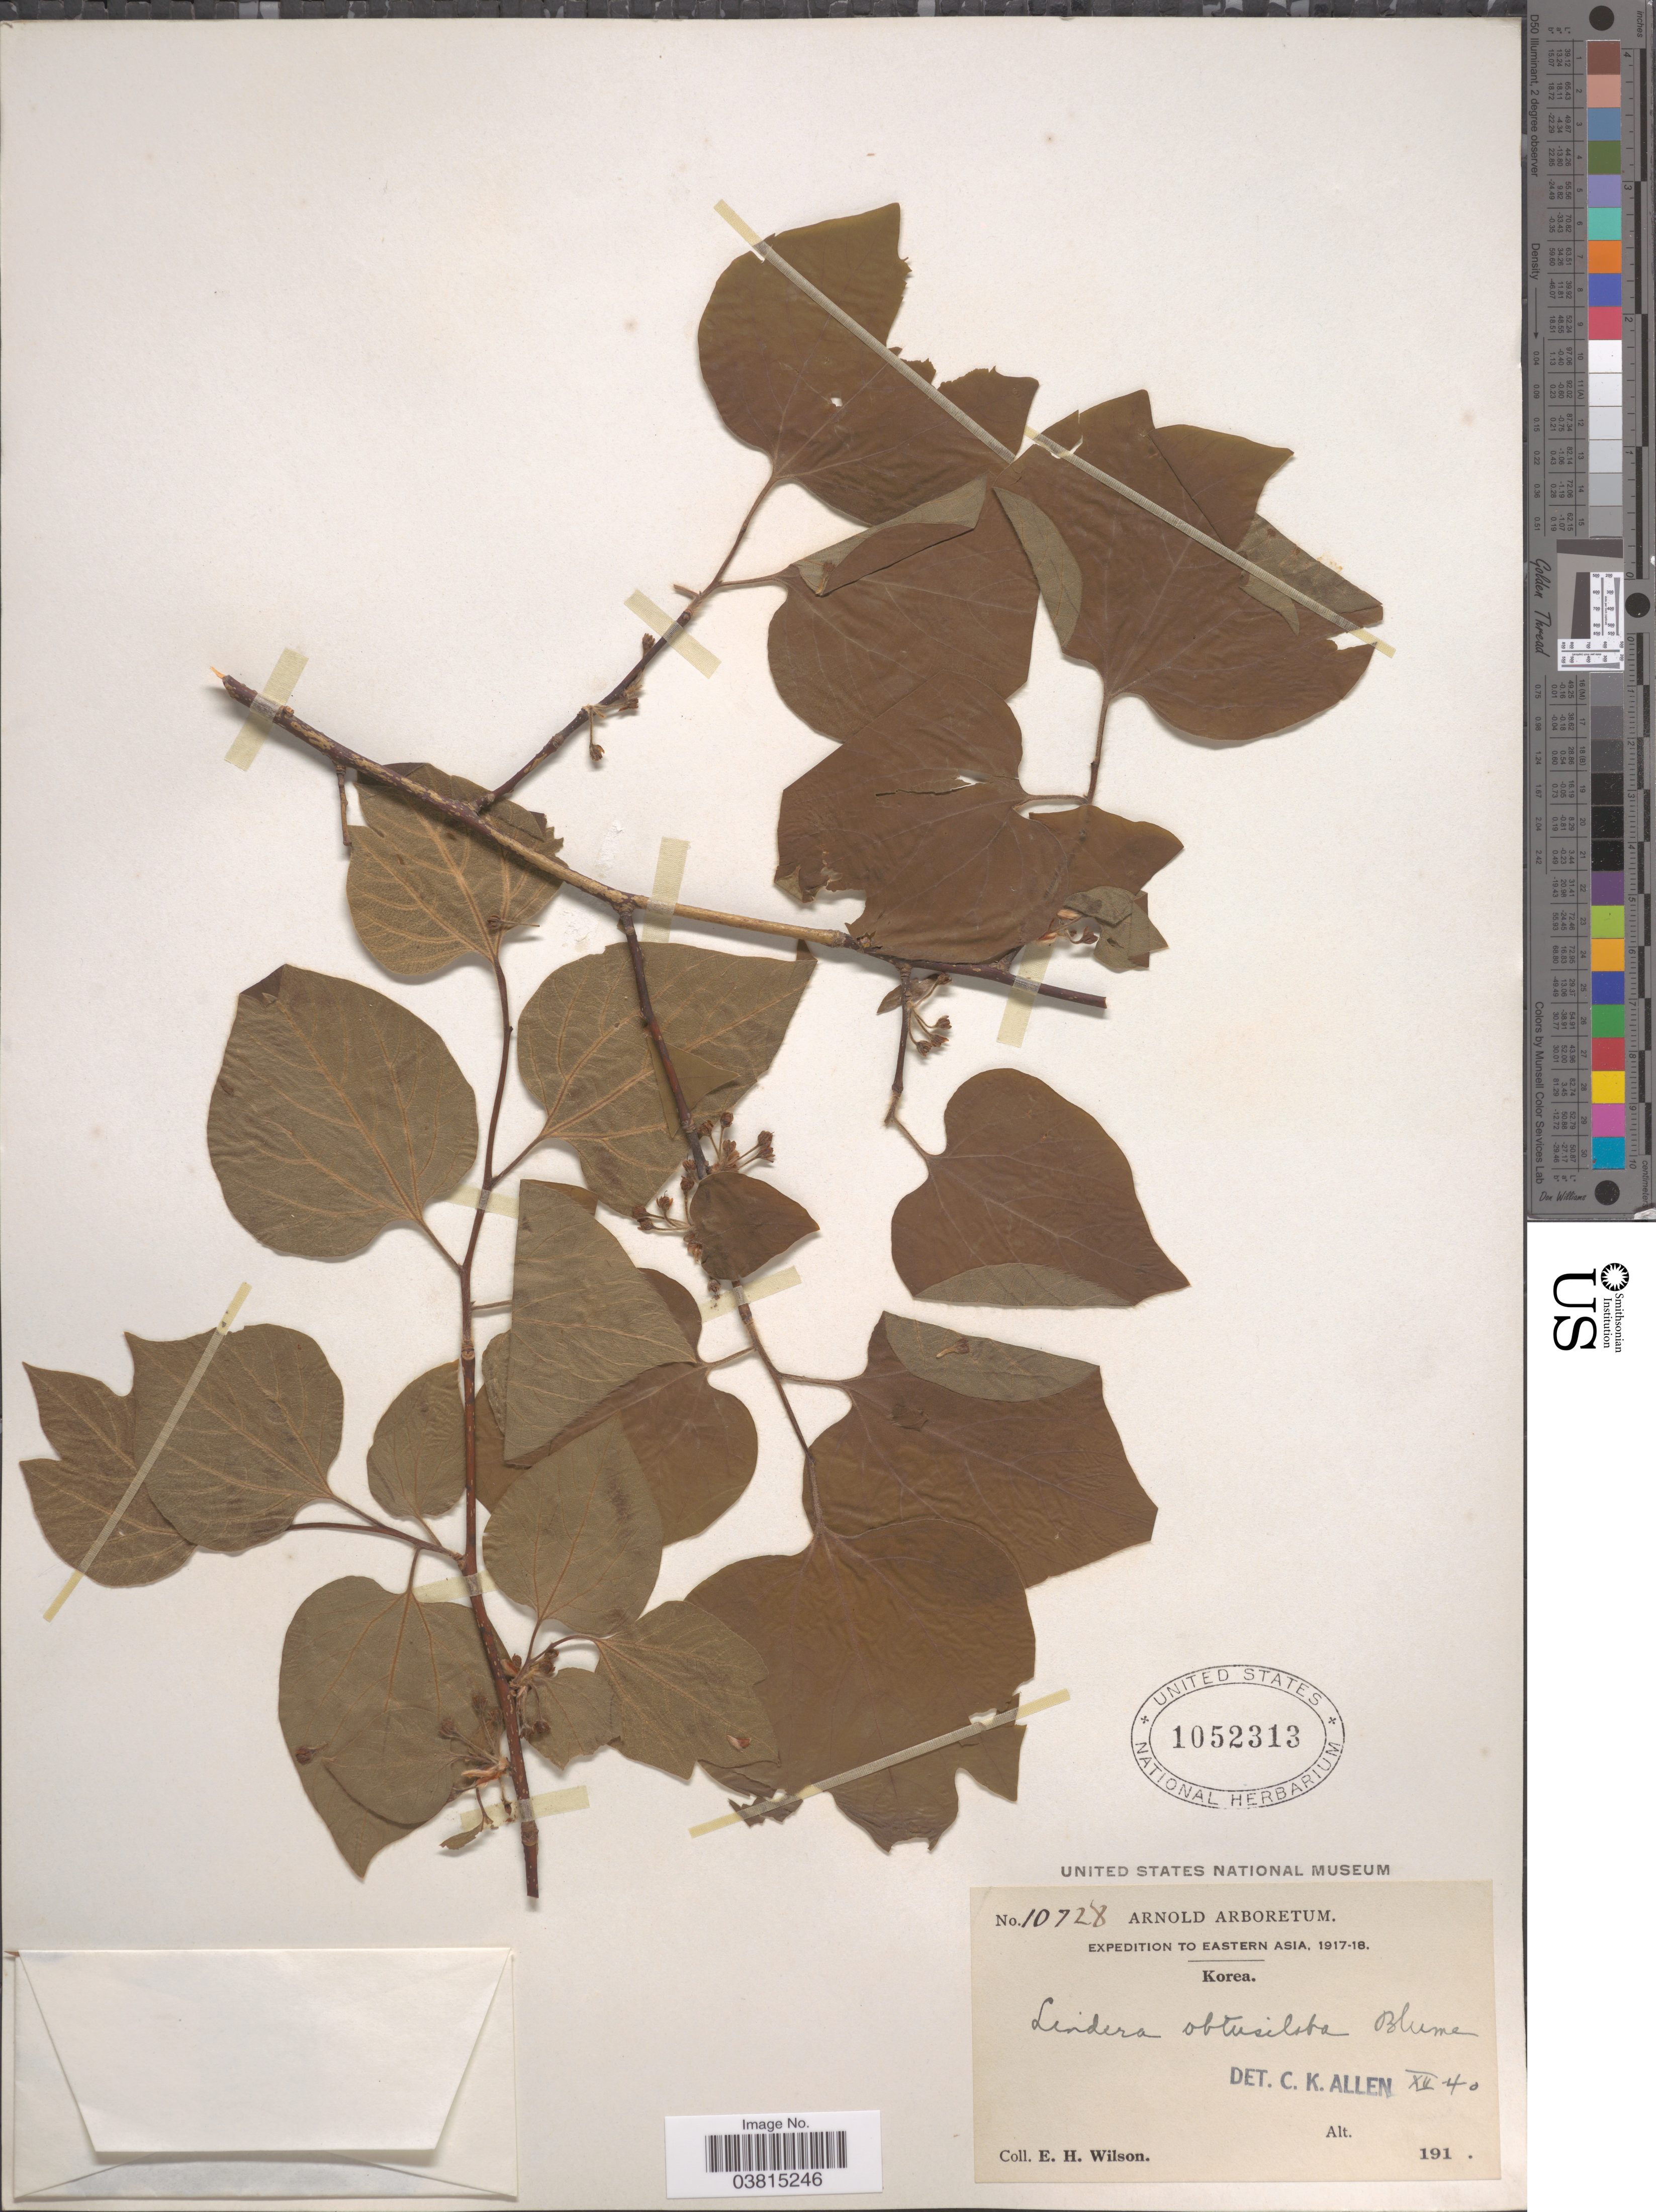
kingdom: Plantae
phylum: Tracheophyta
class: Magnoliopsida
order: Laurales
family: Lauraceae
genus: Lindera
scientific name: Lindera obtusiloba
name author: Blume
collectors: E. Wilson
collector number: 10728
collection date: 1917/1918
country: North Korea / South Korea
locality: Eastern Asia.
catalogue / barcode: US 1052313